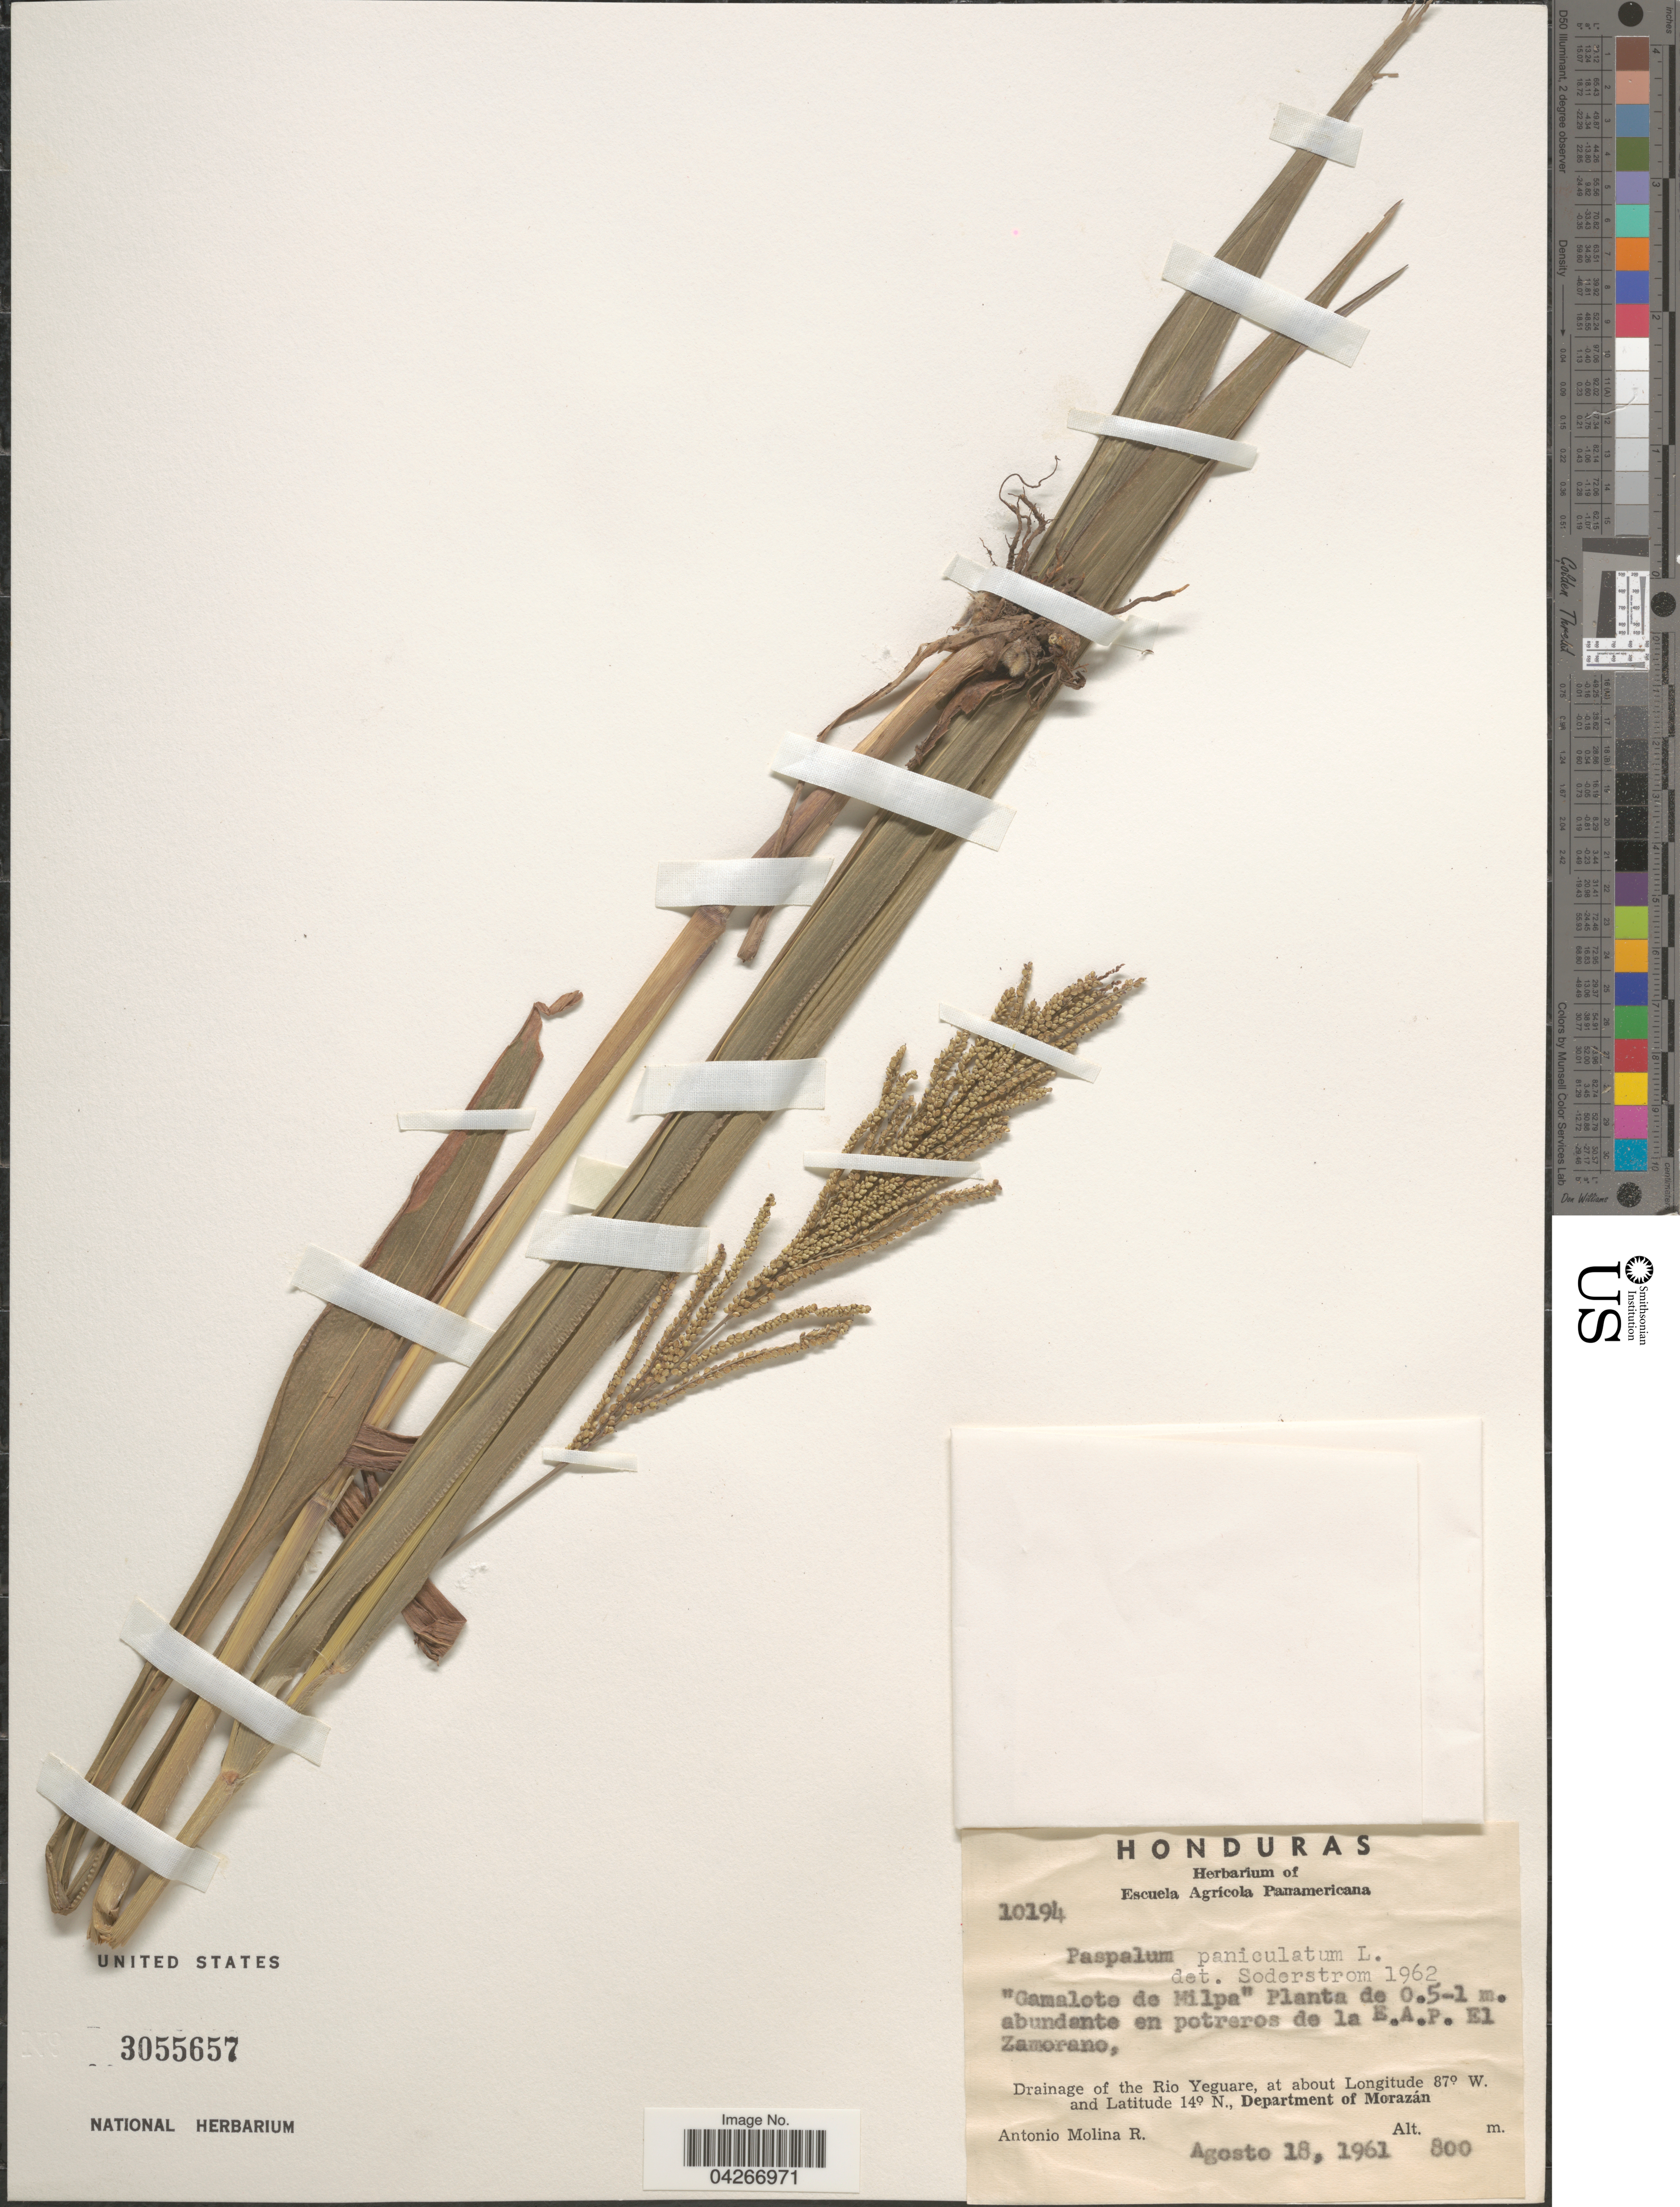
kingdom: Plantae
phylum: Tracheophyta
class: Liliopsida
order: Poales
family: Poaceae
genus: Paspalum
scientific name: Paspalum paniculatum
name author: L.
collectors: A. Molina R.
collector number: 10194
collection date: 1961-08-18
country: Honduras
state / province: Fco. Morazán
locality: Abundante en potreros de la E.A.P. El Zamorano, Drainage of the Rio Yaguare, Department of Morazán.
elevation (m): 800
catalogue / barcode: US 3055657